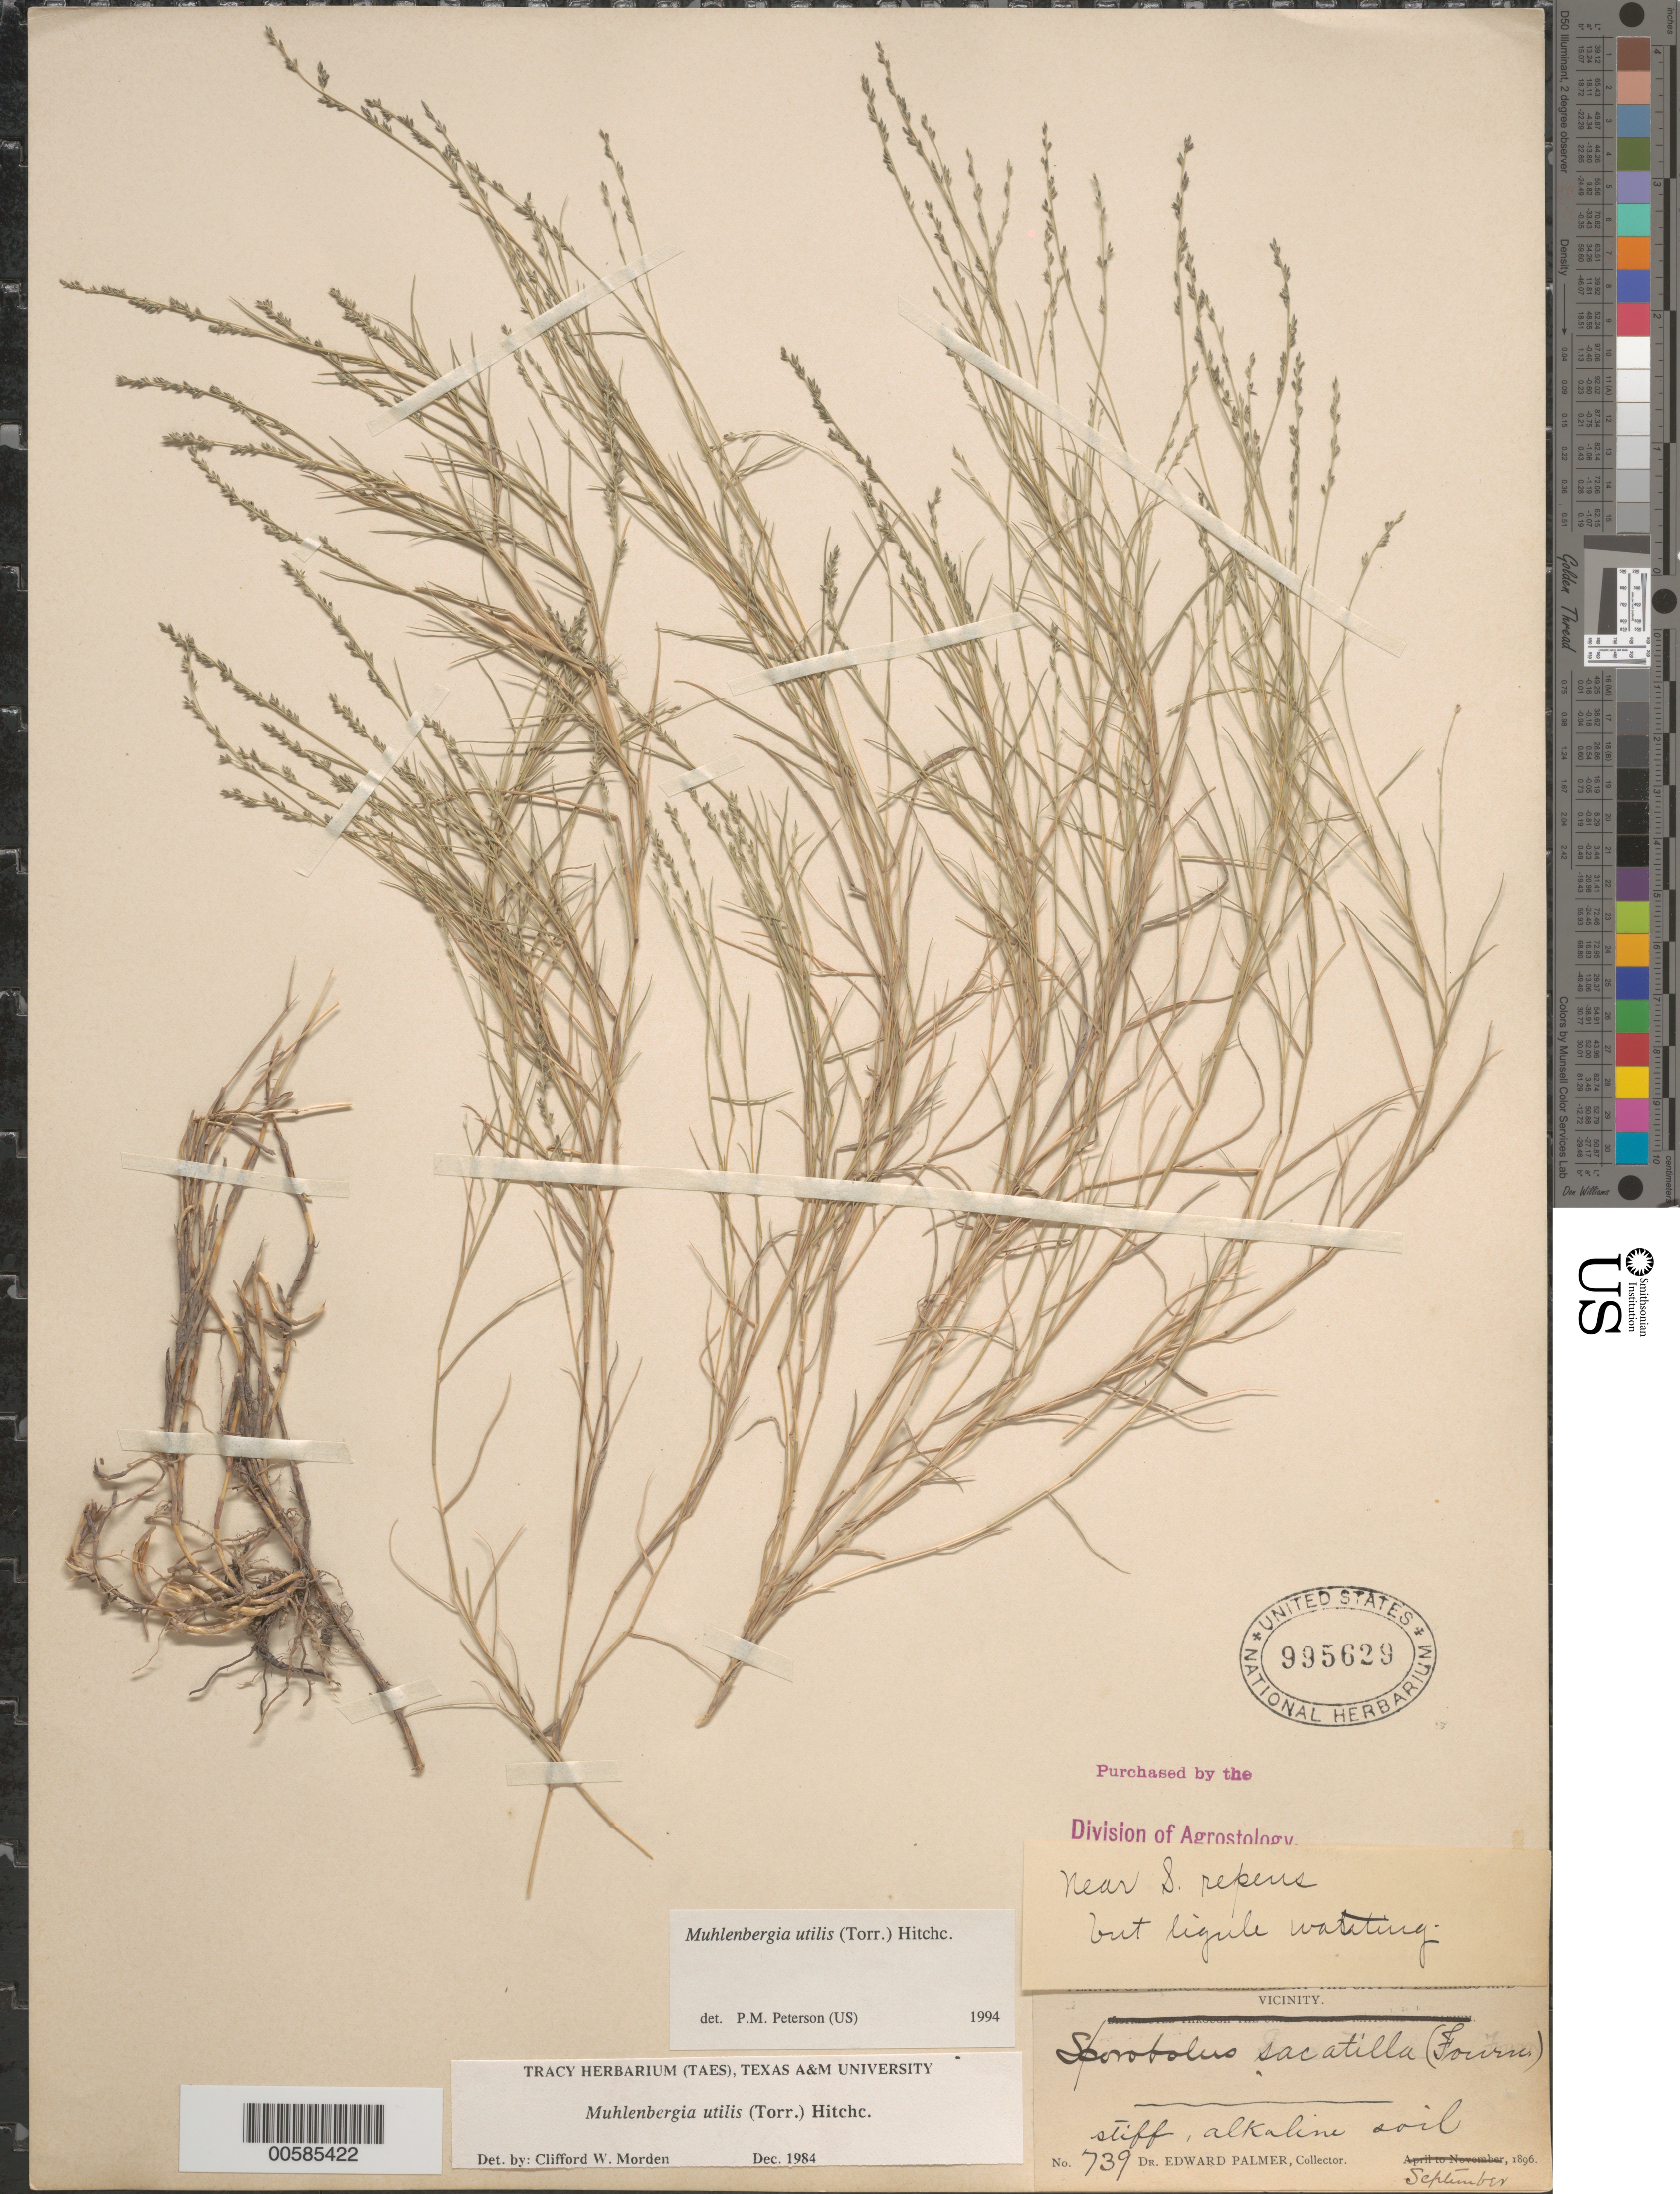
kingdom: Plantae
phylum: Tracheophyta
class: Liliopsida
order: Poales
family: Poaceae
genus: Muhlenbergia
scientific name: Muhlenbergia utilis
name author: (Torr.) Hitchc.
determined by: Peterson, Paul M., (BOT), Smithsonian Institution - National Museum of Natural History (UNITED STATES)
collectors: E. Palmer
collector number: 739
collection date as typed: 0 Sep 1896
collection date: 1896-09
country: Mexico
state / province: Durango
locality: San Ramon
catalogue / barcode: US 995629